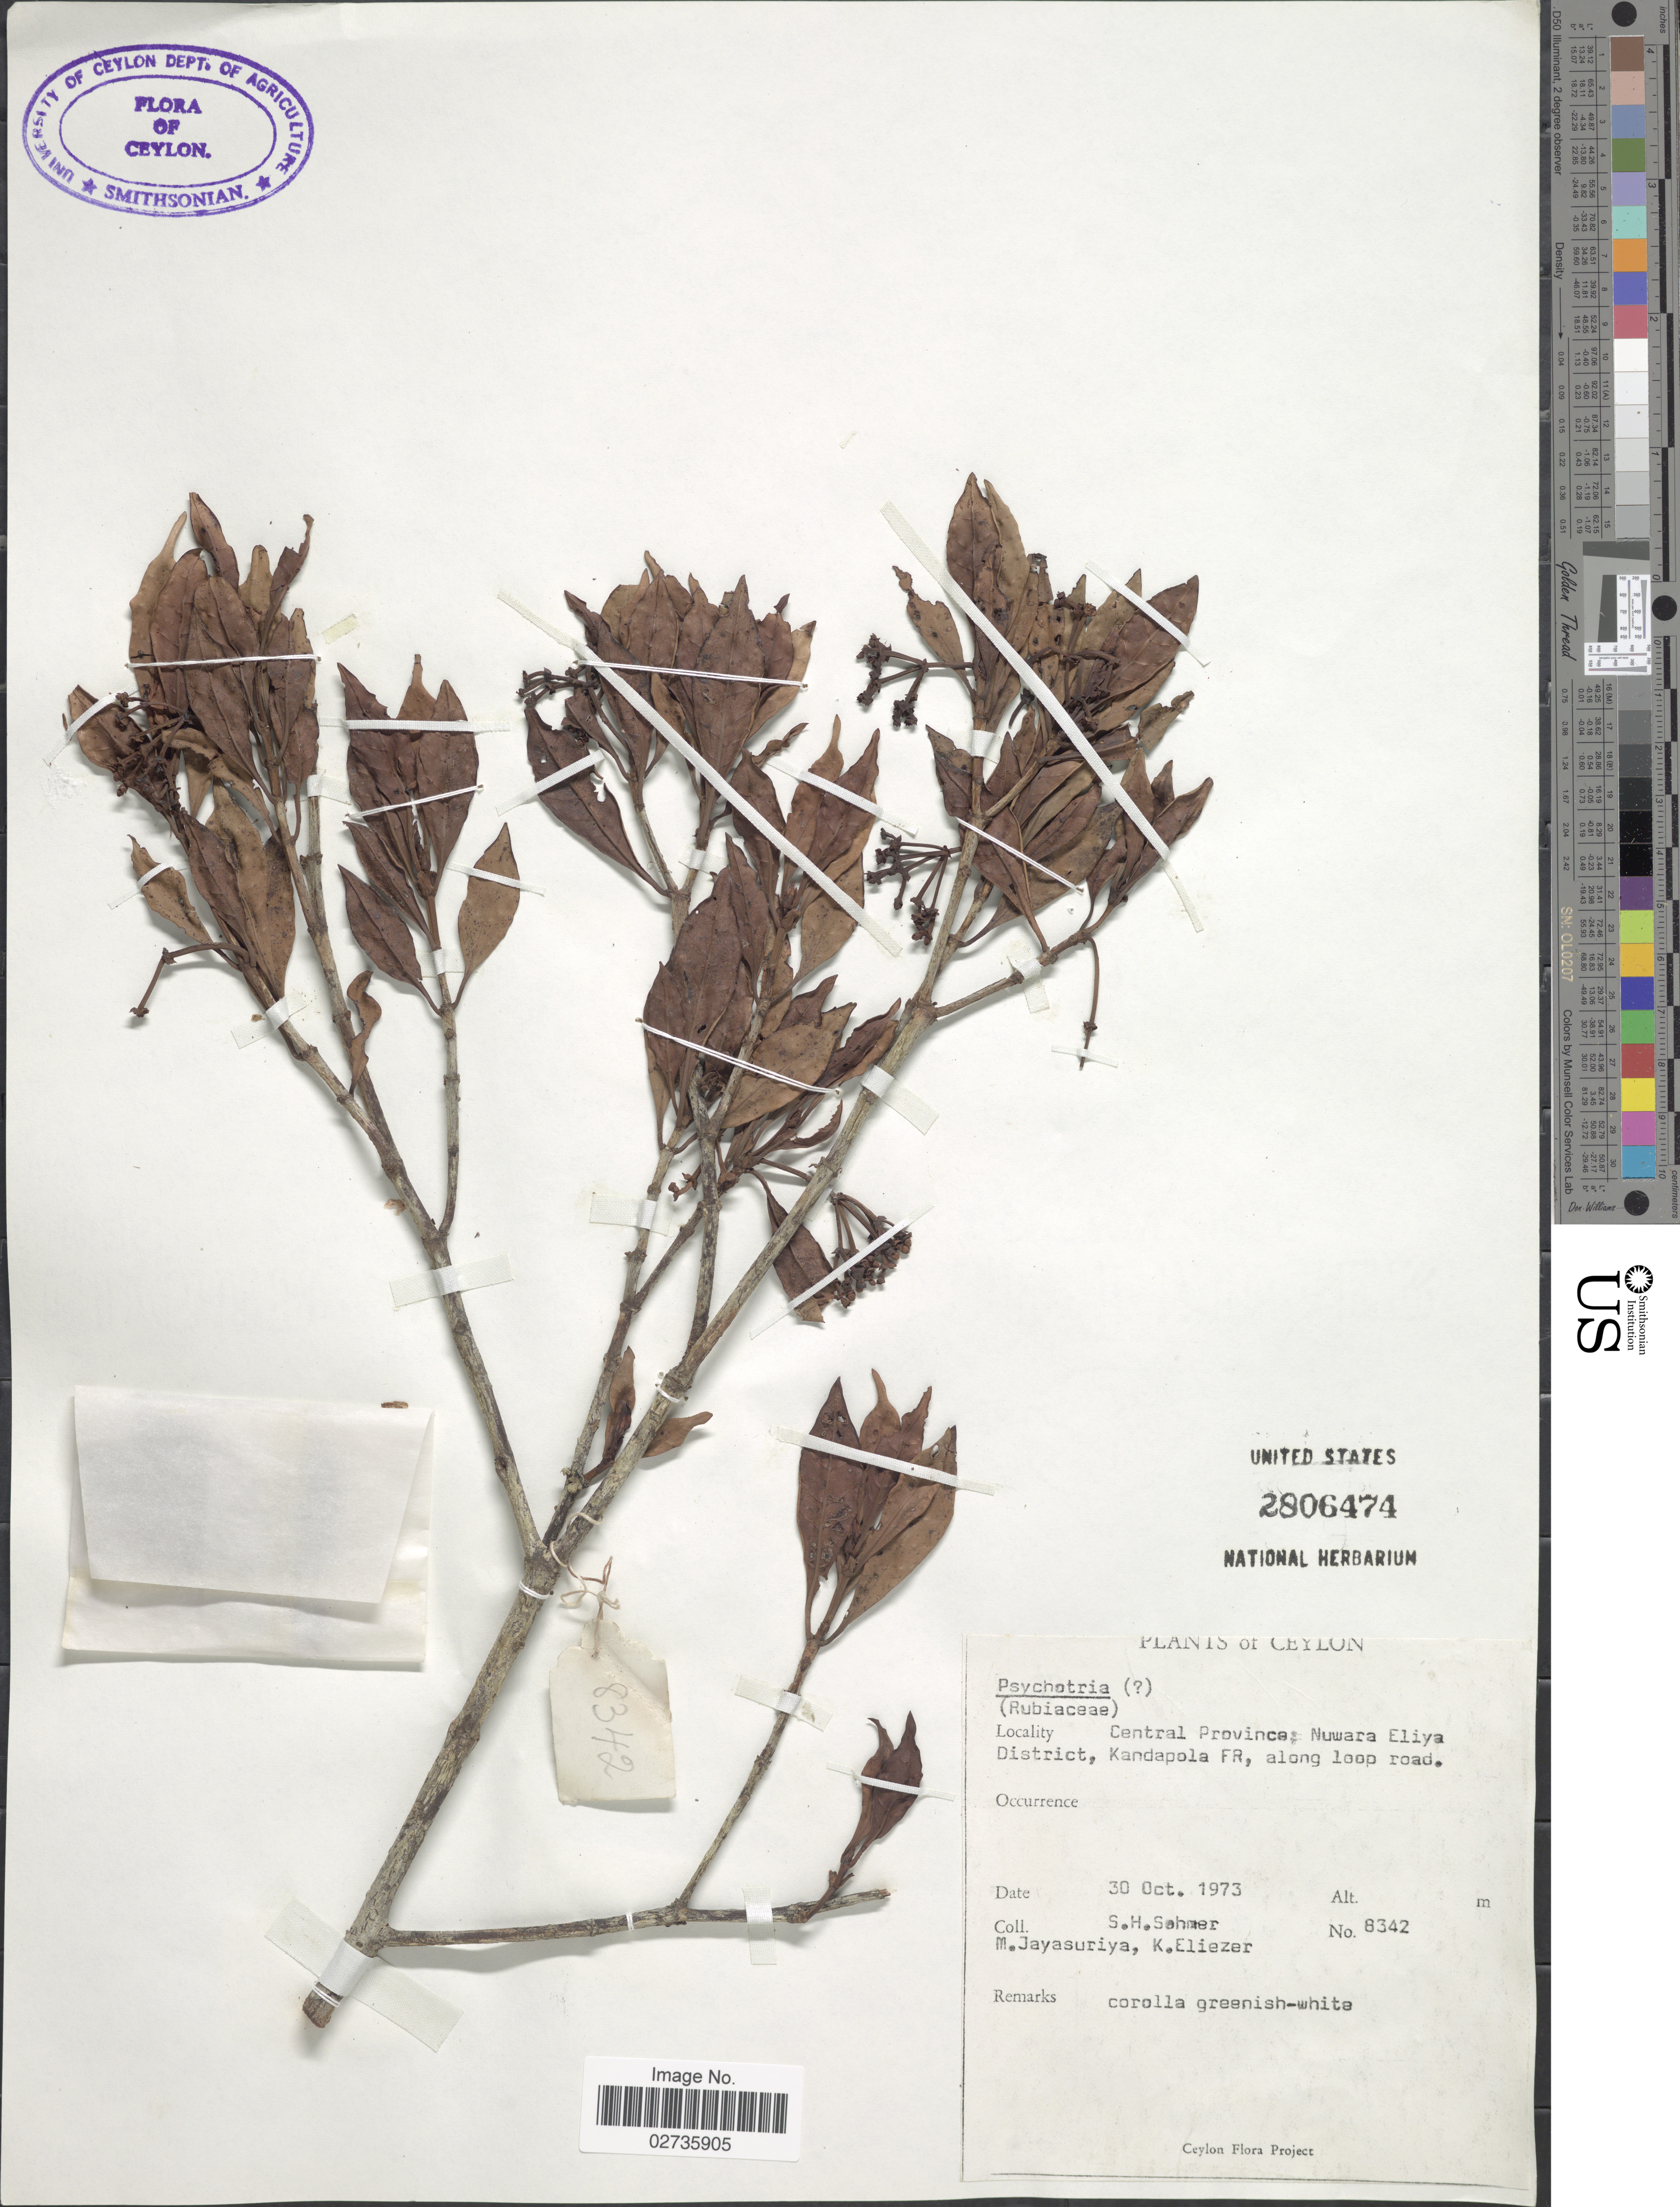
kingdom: Plantae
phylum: Tracheophyta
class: Magnoliopsida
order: Gentianales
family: Rubiaceae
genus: Psychotria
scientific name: Psychotria sp.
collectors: S. H. Sohmer, M. Jayasuriya & K. Eliezer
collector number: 8342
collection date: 1973-10-30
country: Sri Lanka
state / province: Central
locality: Ceylon, Nuwara Eliya District, Kandapola FR, along loop road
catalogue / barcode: US 2806474